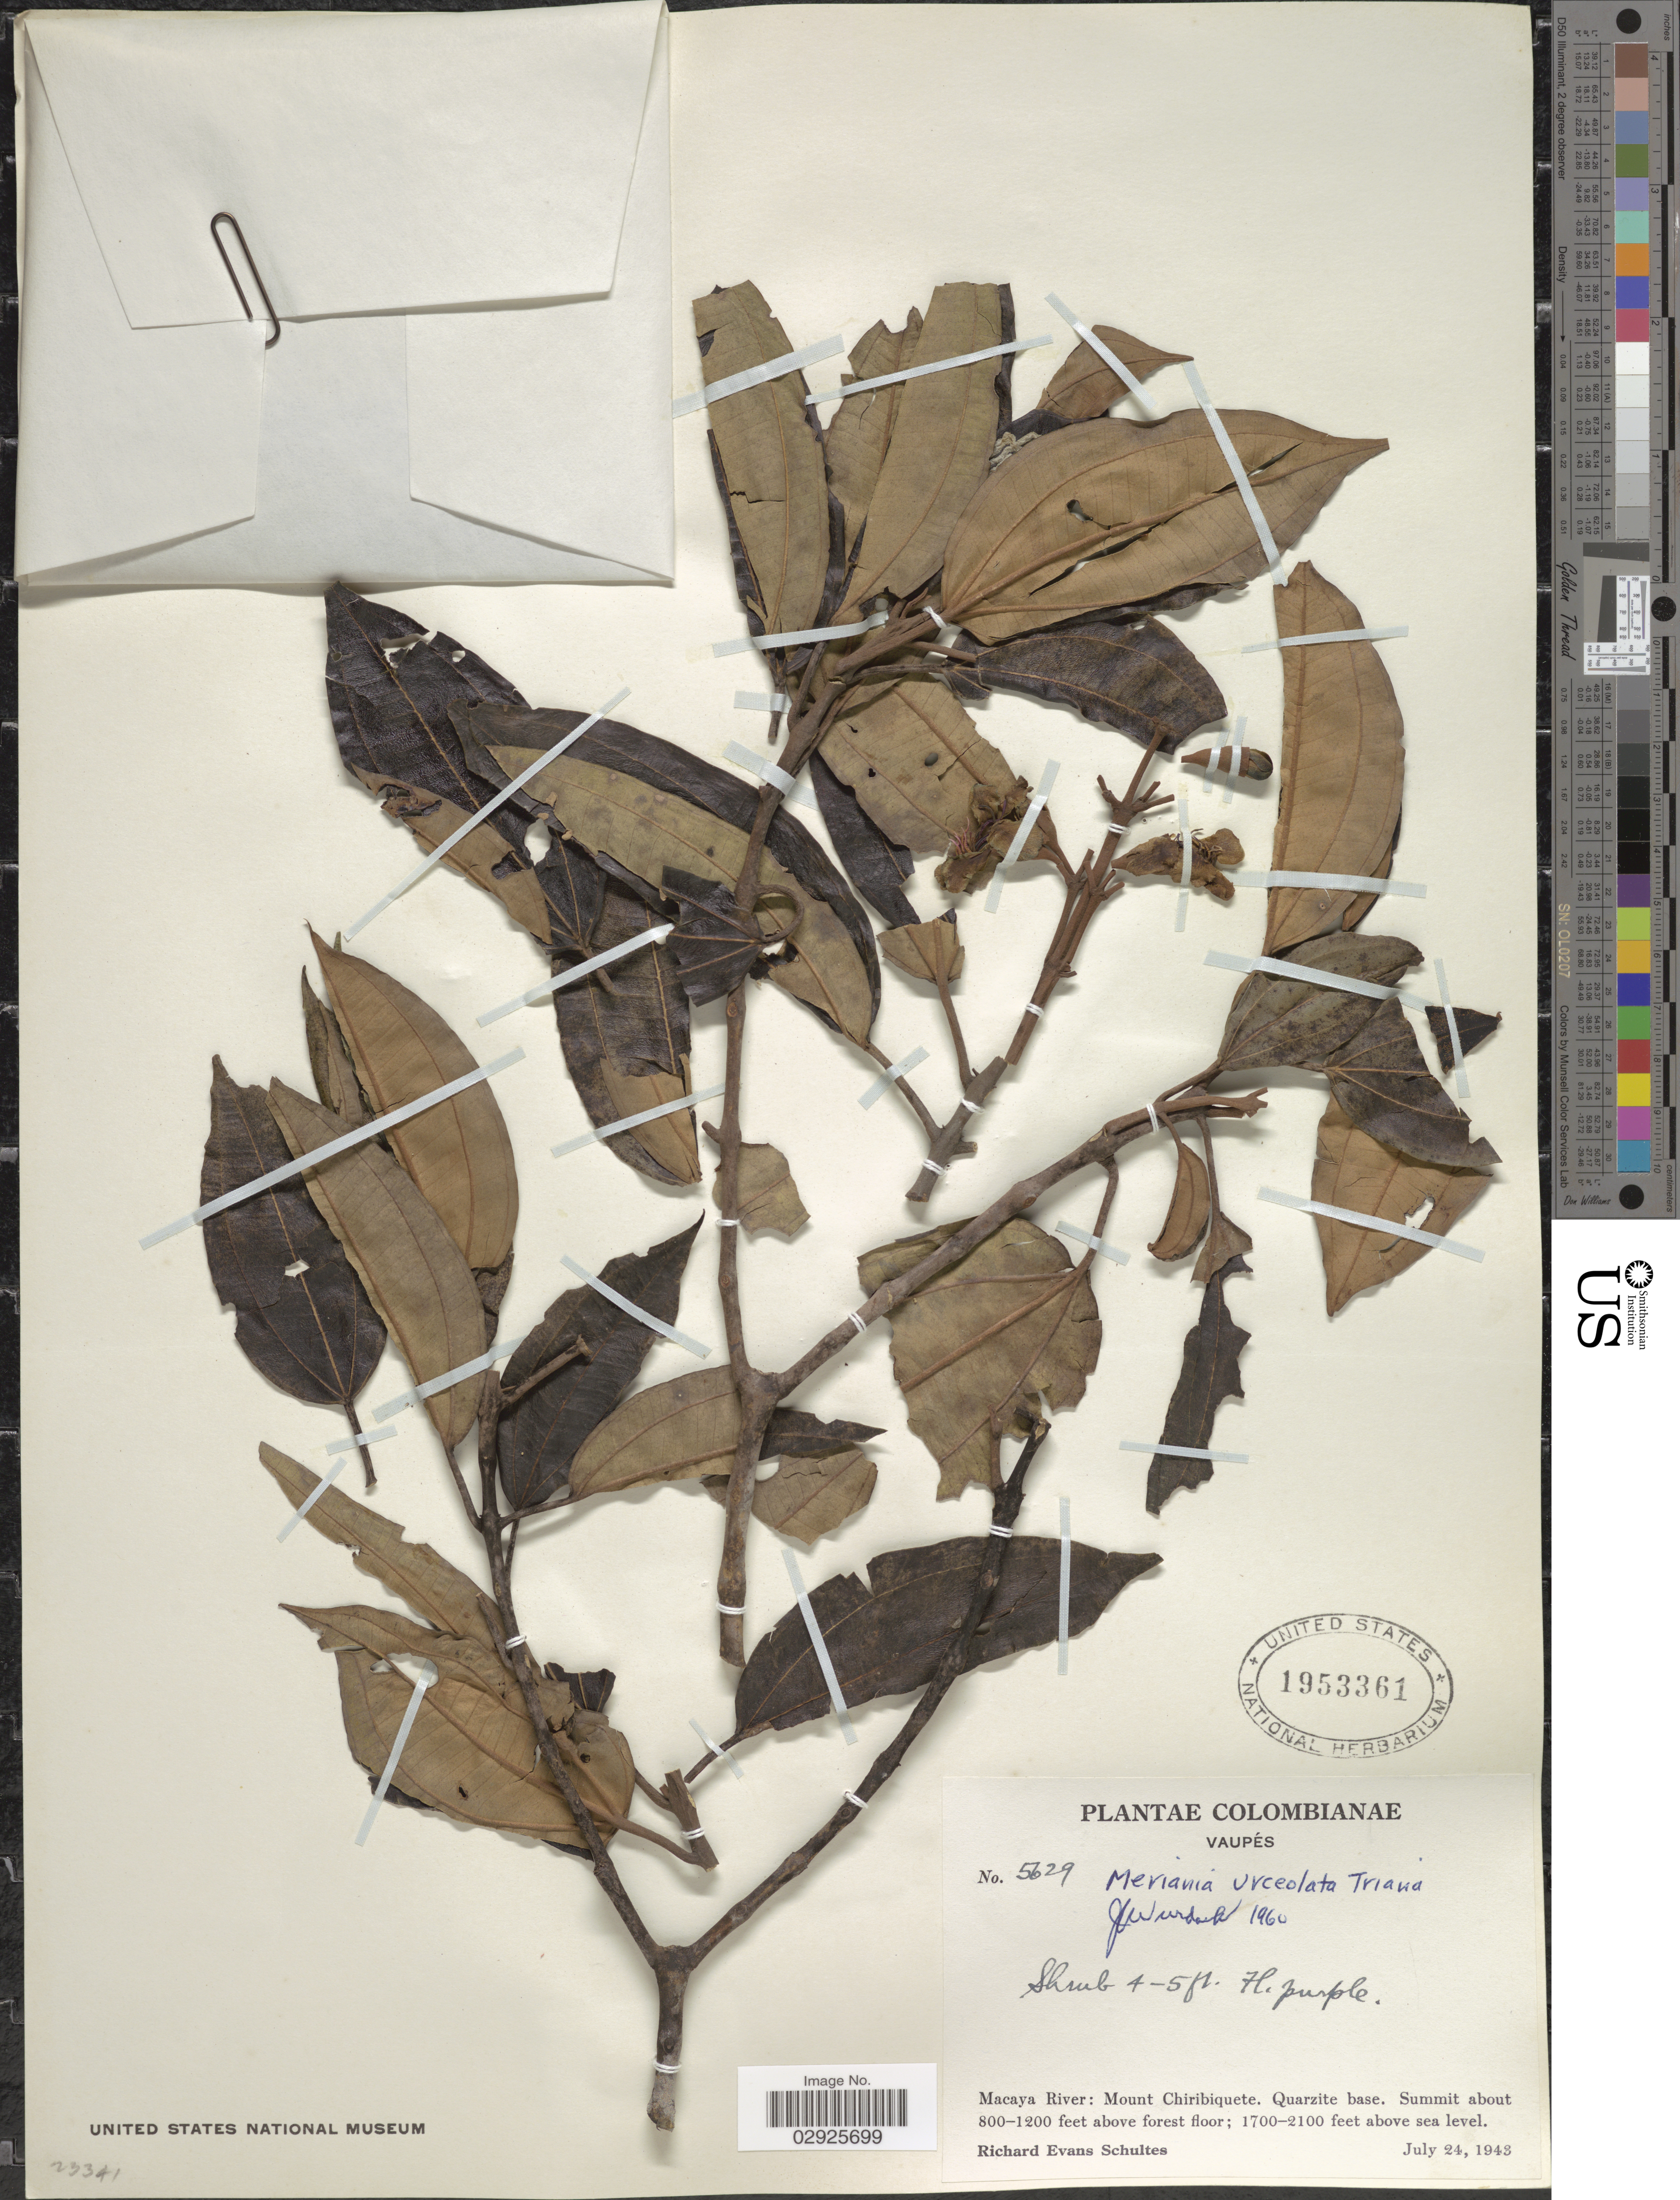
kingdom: Plantae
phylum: Tracheophyta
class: Magnoliopsida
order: Myrtales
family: Melastomataceae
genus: Meriania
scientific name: Meriania urceolata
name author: Triana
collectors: R. E. Schultes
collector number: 5629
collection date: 1943-07-24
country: Colombia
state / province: Vaupés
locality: Macaya River: Mount Chiribiquete.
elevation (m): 244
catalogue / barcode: US 1953361